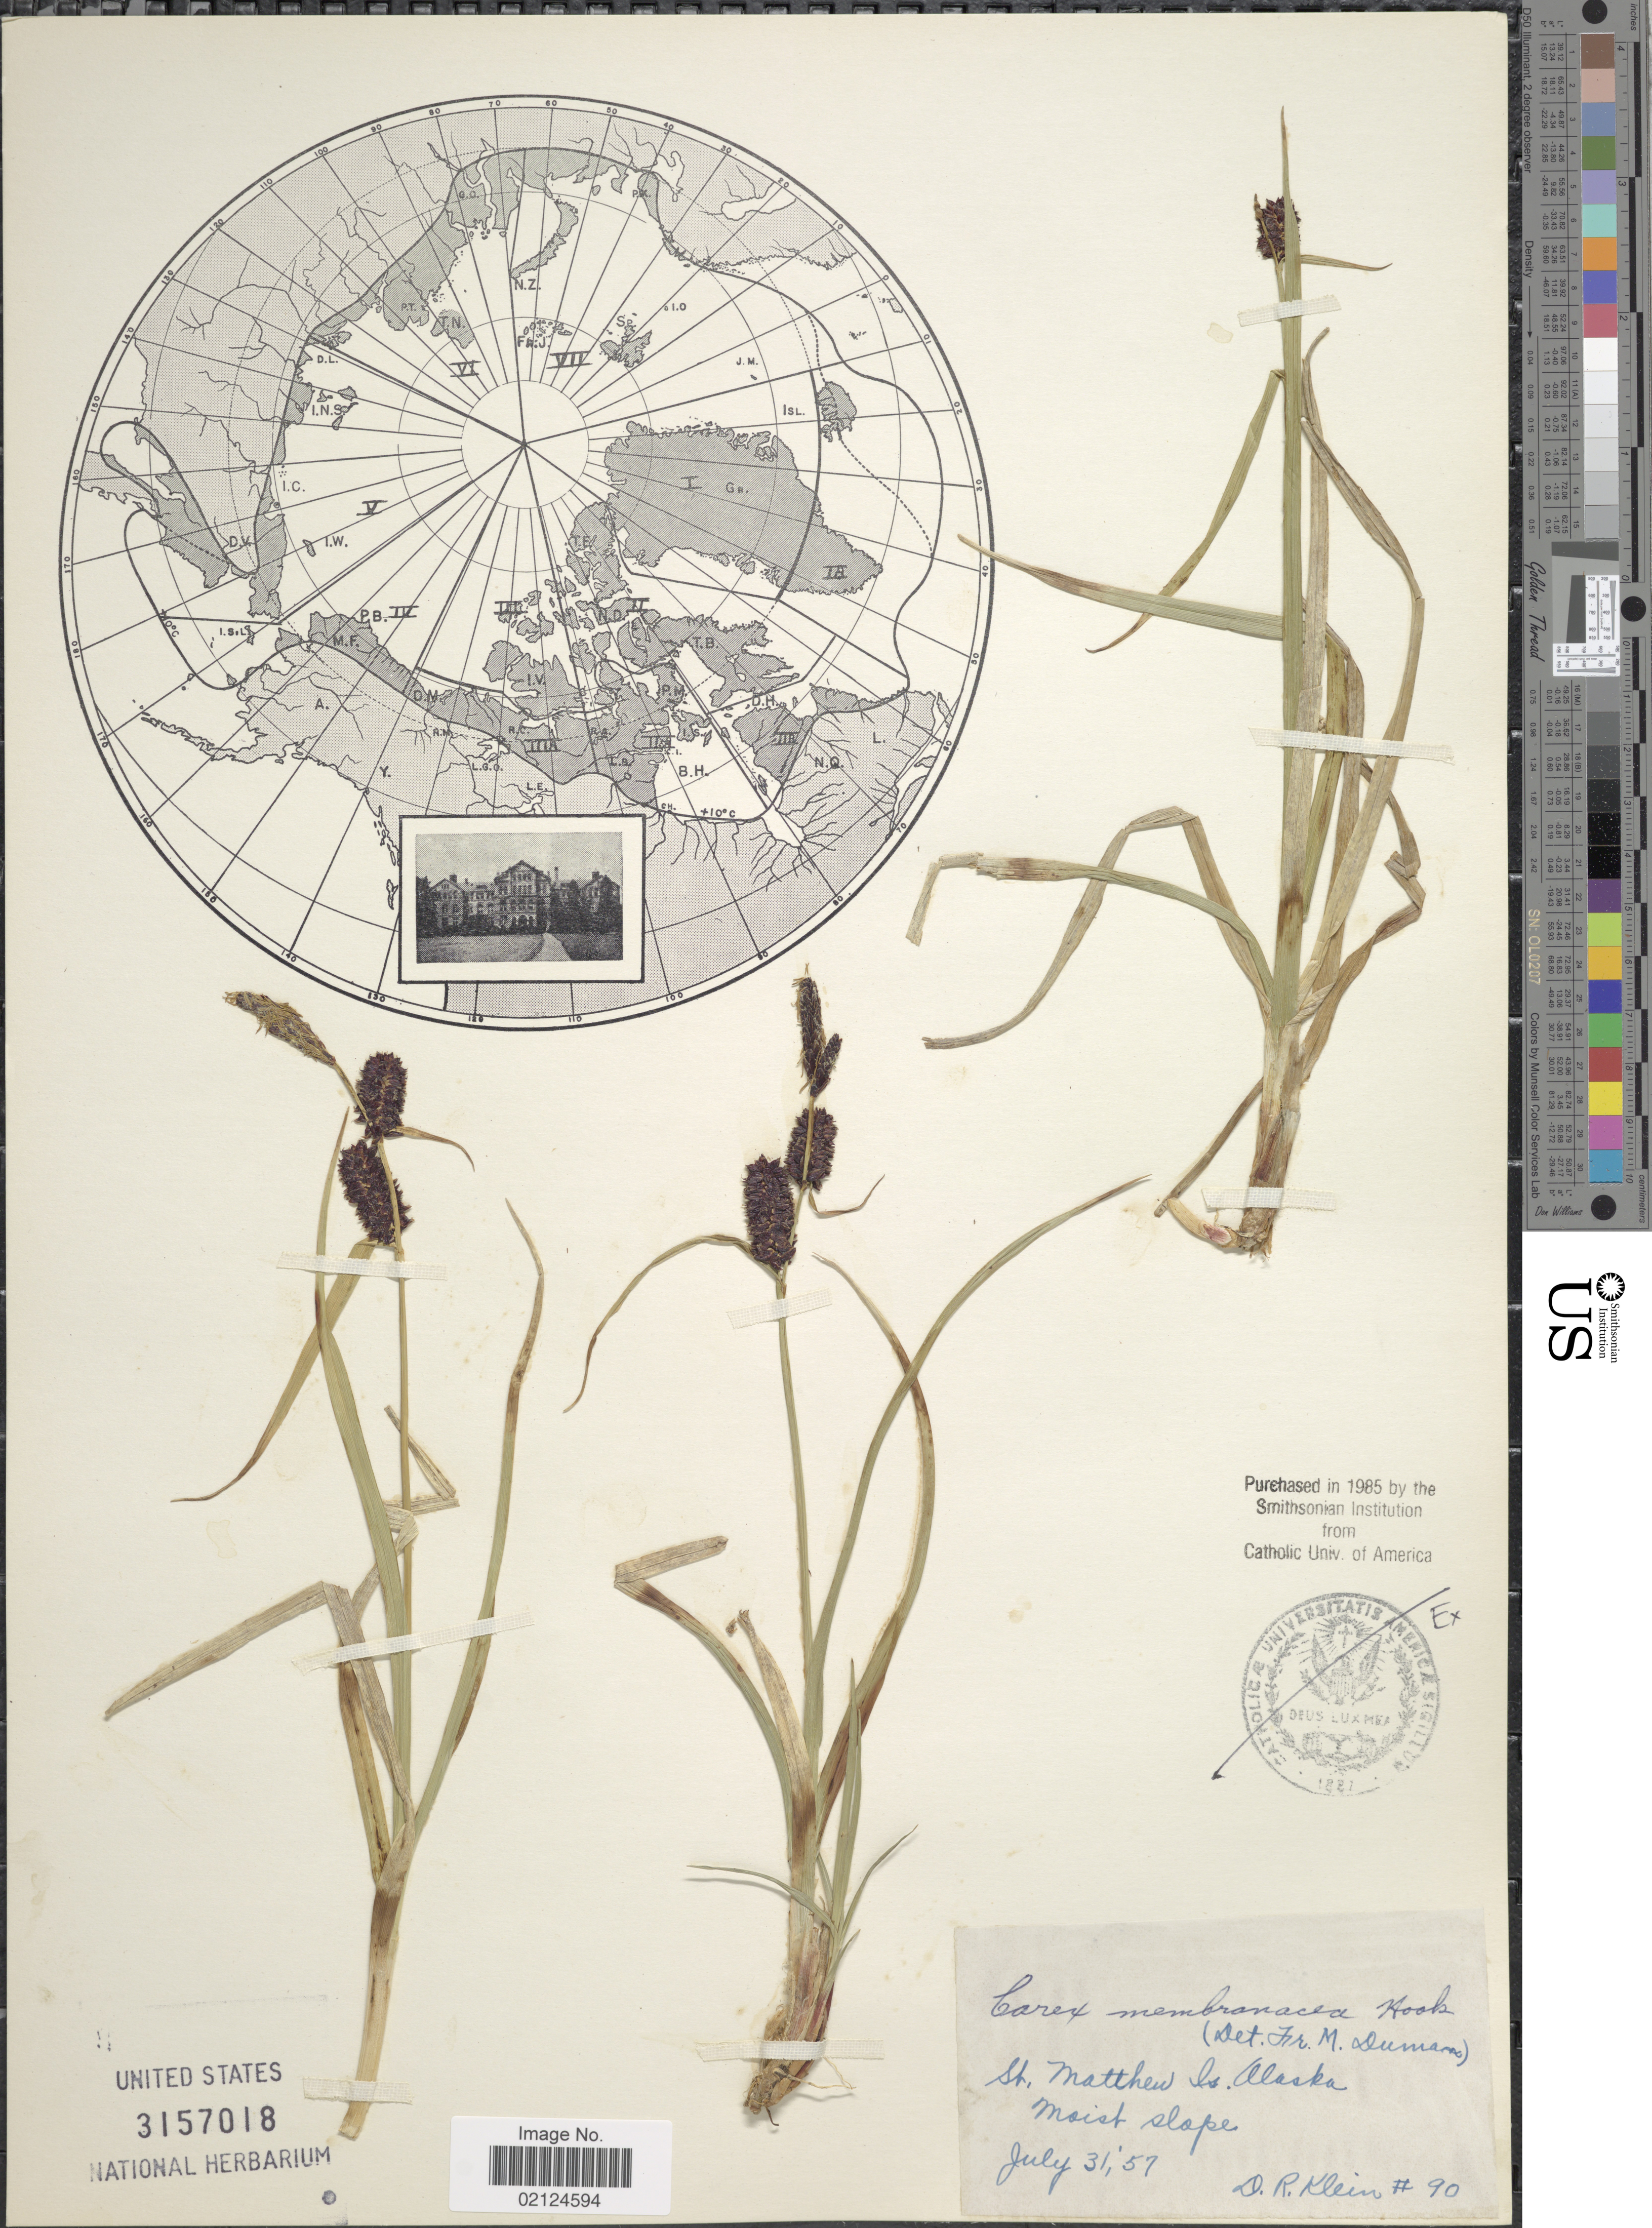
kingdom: Plantae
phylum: Tracheophyta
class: Liliopsida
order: Poales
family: Cyperaceae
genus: Carex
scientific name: Carex membranacea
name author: Hook.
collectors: D. Klein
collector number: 90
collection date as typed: Transcribed d/m/y: 31/7/57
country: United States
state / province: Alaska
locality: St. Matthew Is.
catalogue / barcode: US 3157018